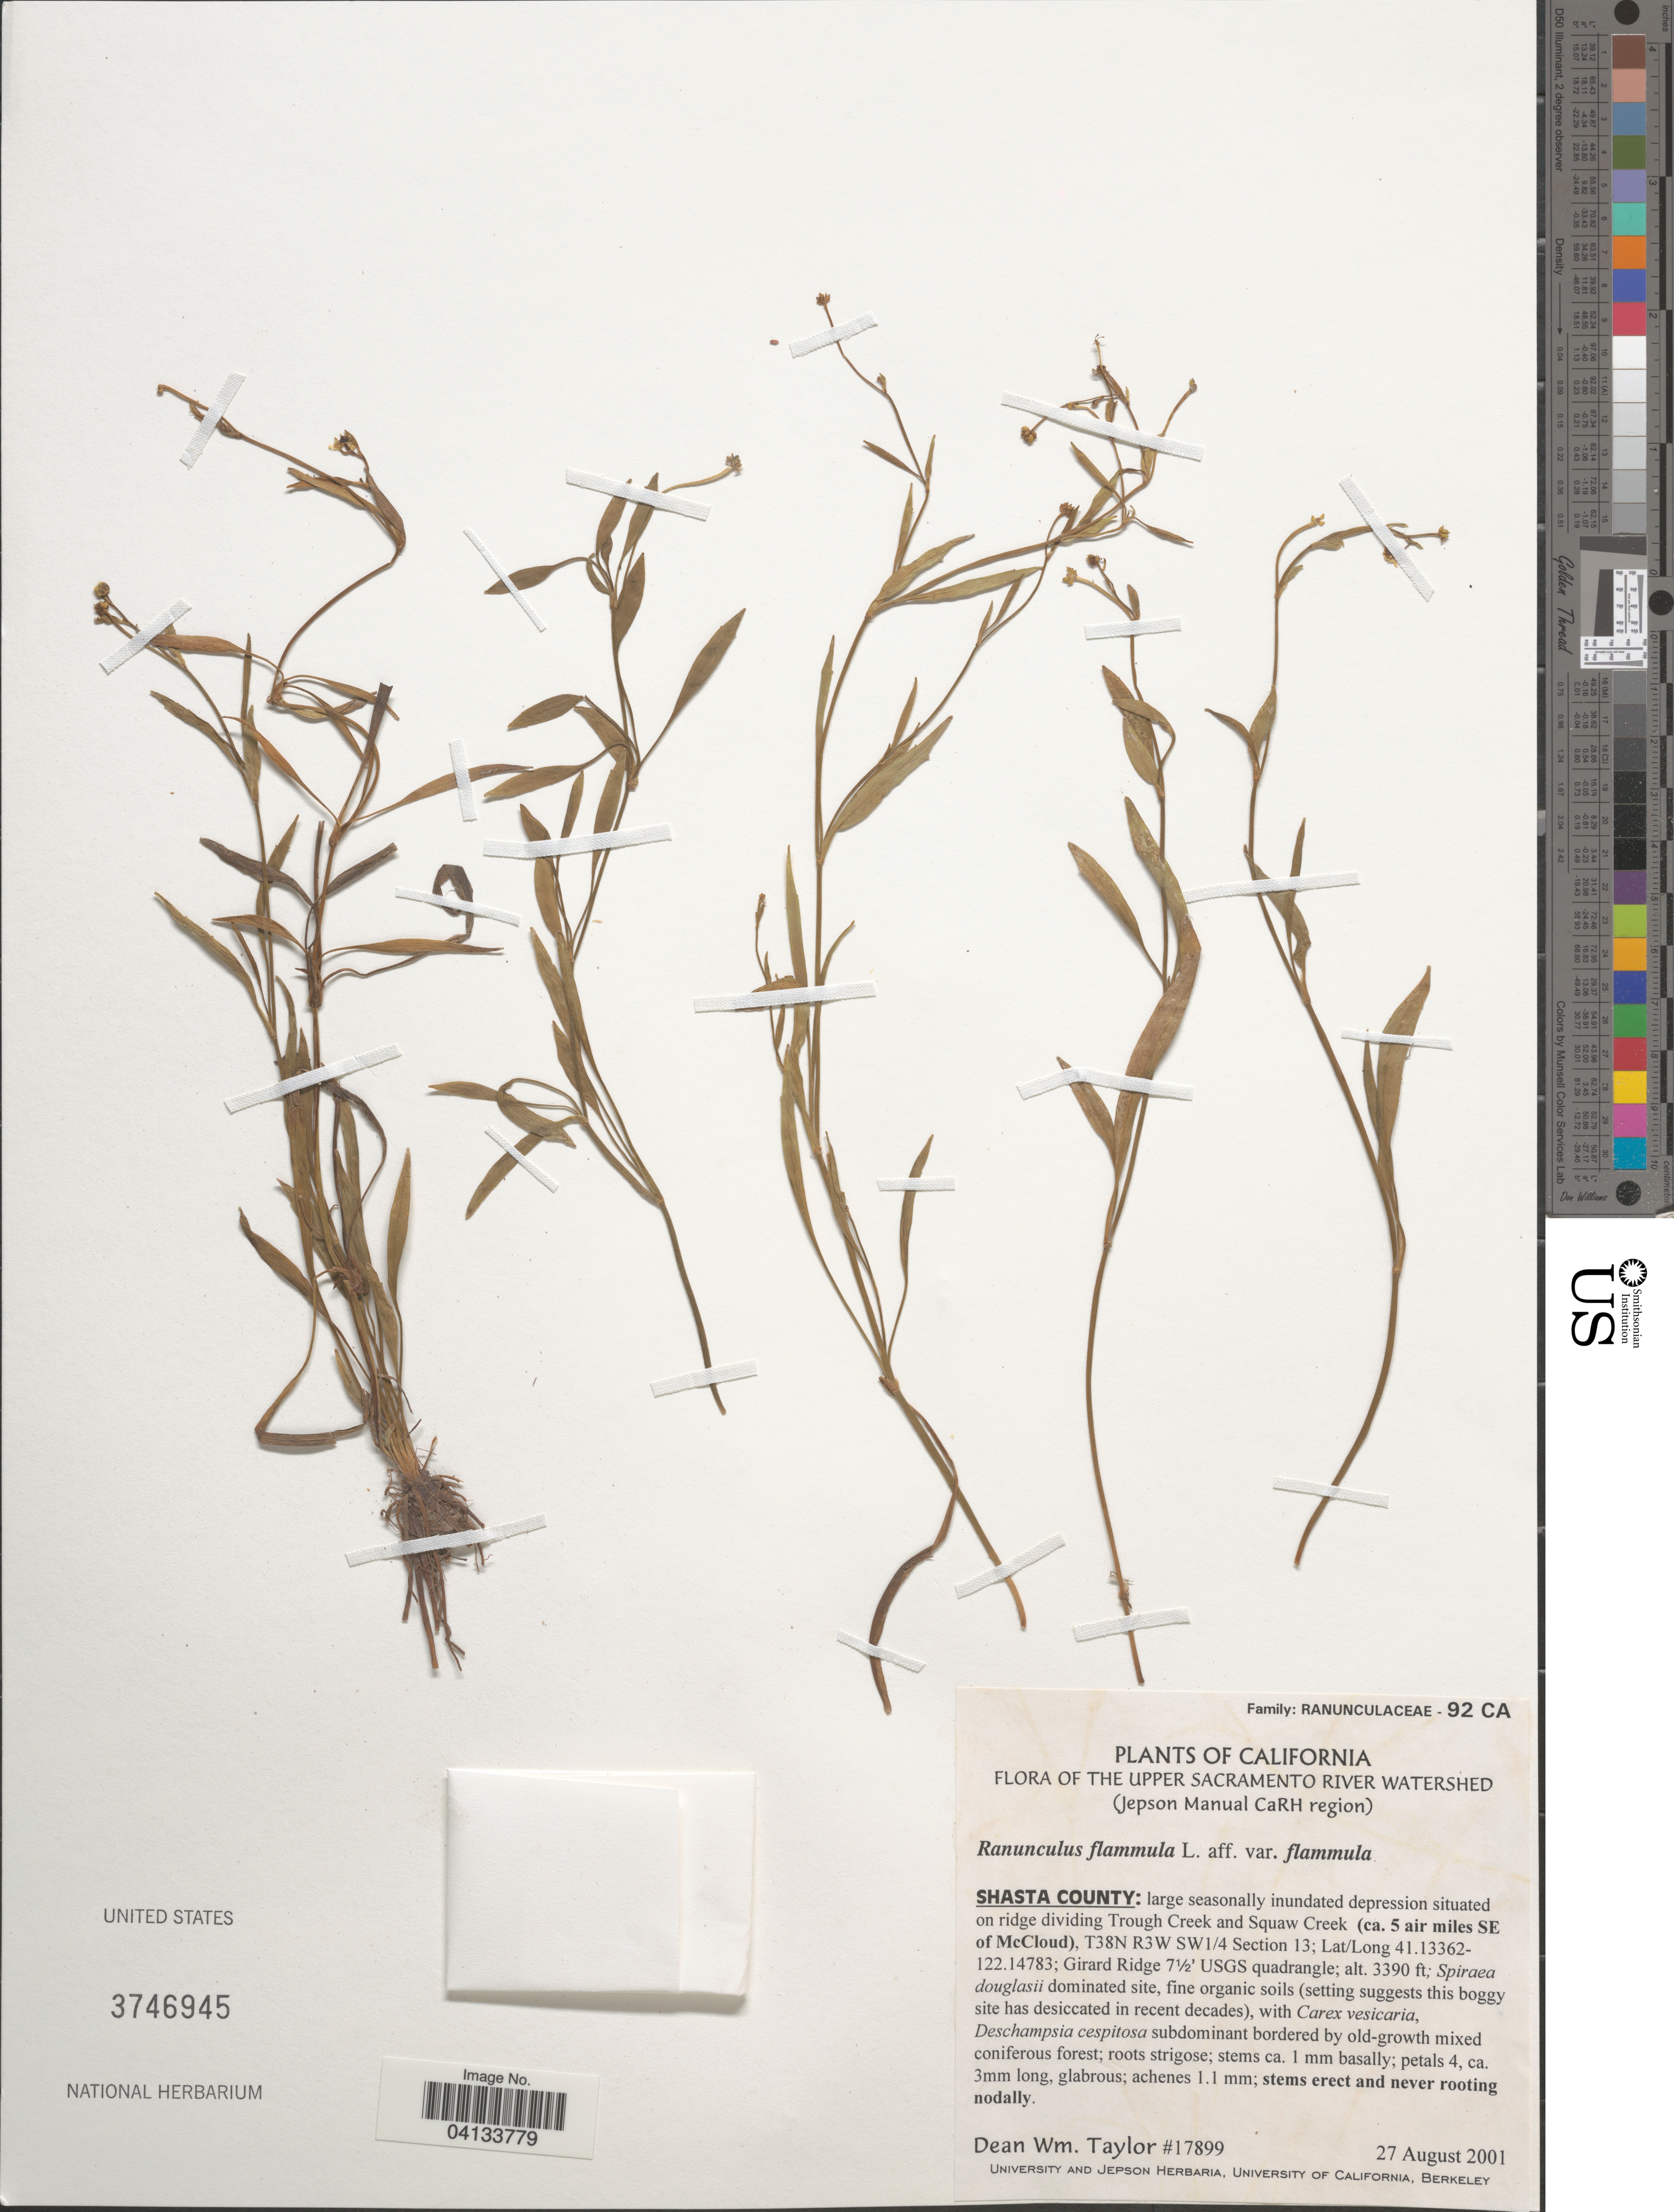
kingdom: Plantae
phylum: Tracheophyta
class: Magnoliopsida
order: Ranunculales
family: Ranunculaceae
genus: Ranunculus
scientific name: Ranunculus flammula var. flammula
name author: L.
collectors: D. W. Taylor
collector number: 17899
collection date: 2001-08-27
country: United States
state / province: California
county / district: Shasta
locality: The Upper Sacrament River Watershed (Jepson Manual CaRH region). Shasta County: large seasonally inundated depression situated on ridge dividing Trough Creek and Squaw Creek (ca. 5 air miles SE of McCloud), T38N R3W SW1/4 Section 13; Girard Ridge 7½' USGS quadrangle.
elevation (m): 1033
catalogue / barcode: US 3746945